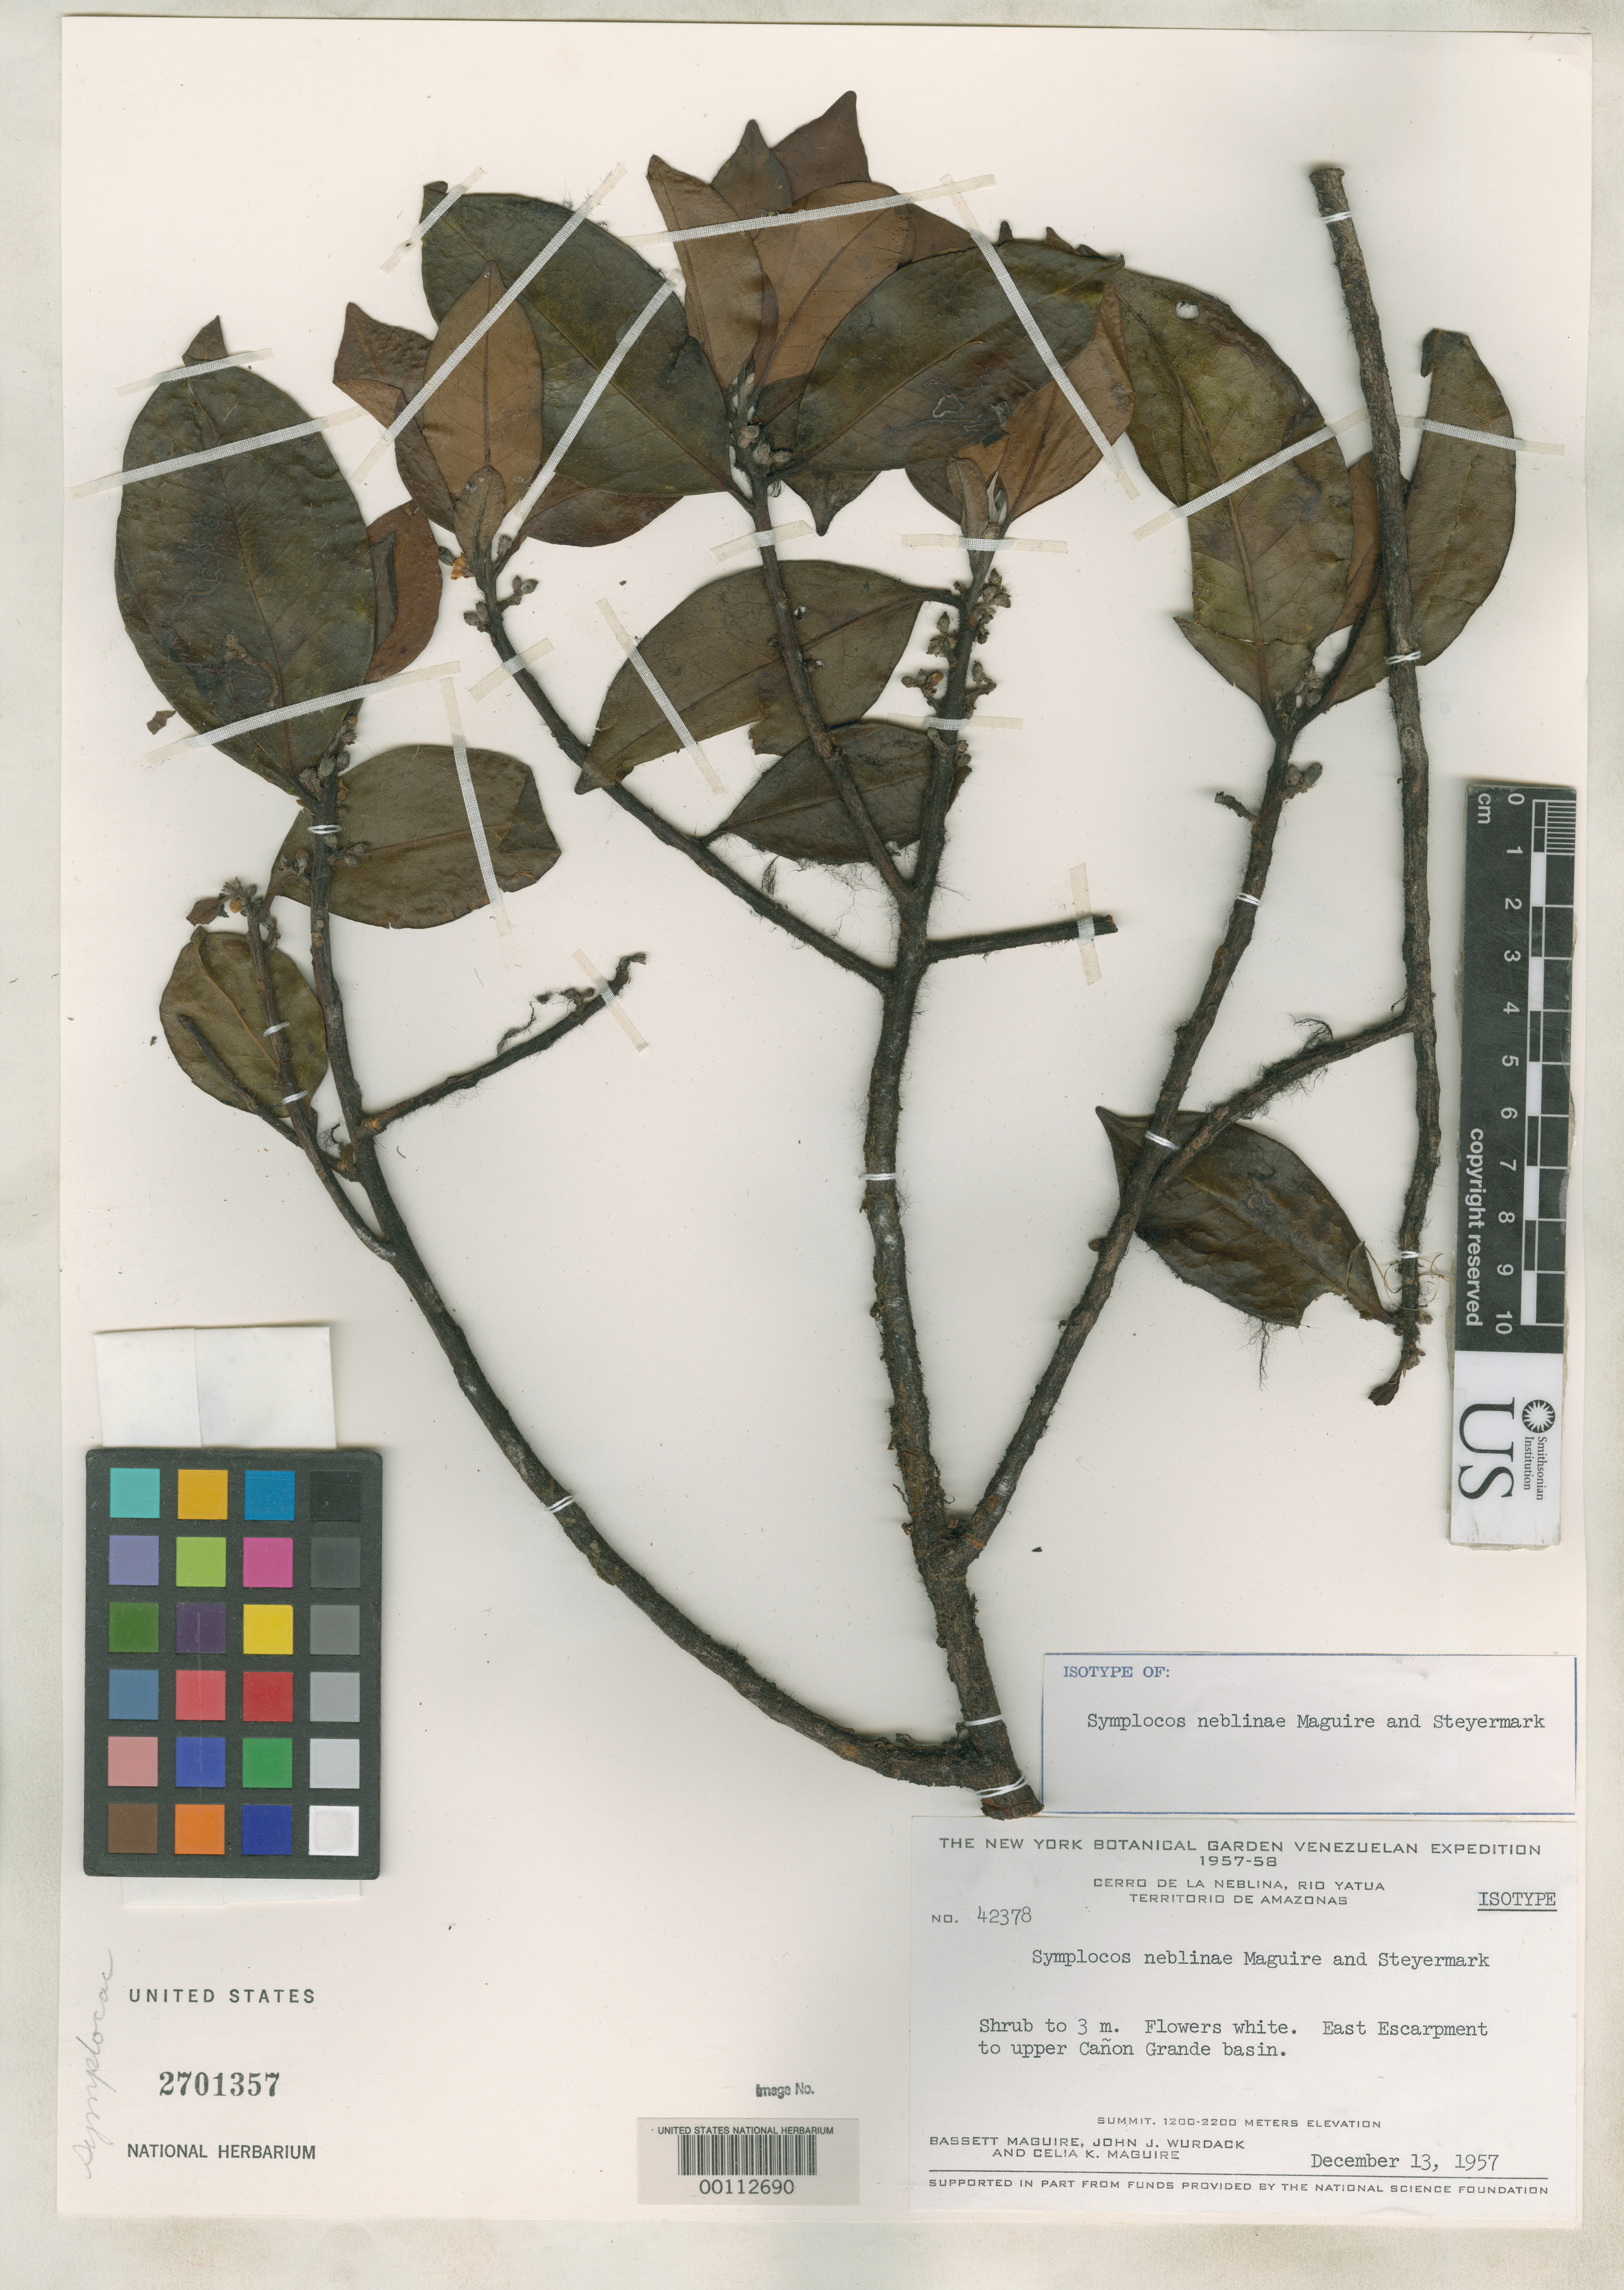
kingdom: Plantae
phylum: Tracheophyta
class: Magnoliopsida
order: Ericales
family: Symplocaceae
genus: Symplocos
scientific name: Symplocos neblinae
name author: Maguire & Steyerm.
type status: Isotype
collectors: B. Maguire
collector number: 42378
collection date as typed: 13 Dec 1957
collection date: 1957-12-13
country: Venezuela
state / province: Amazonas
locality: Canon Grande basin to east escarpment.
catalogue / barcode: US 2701357